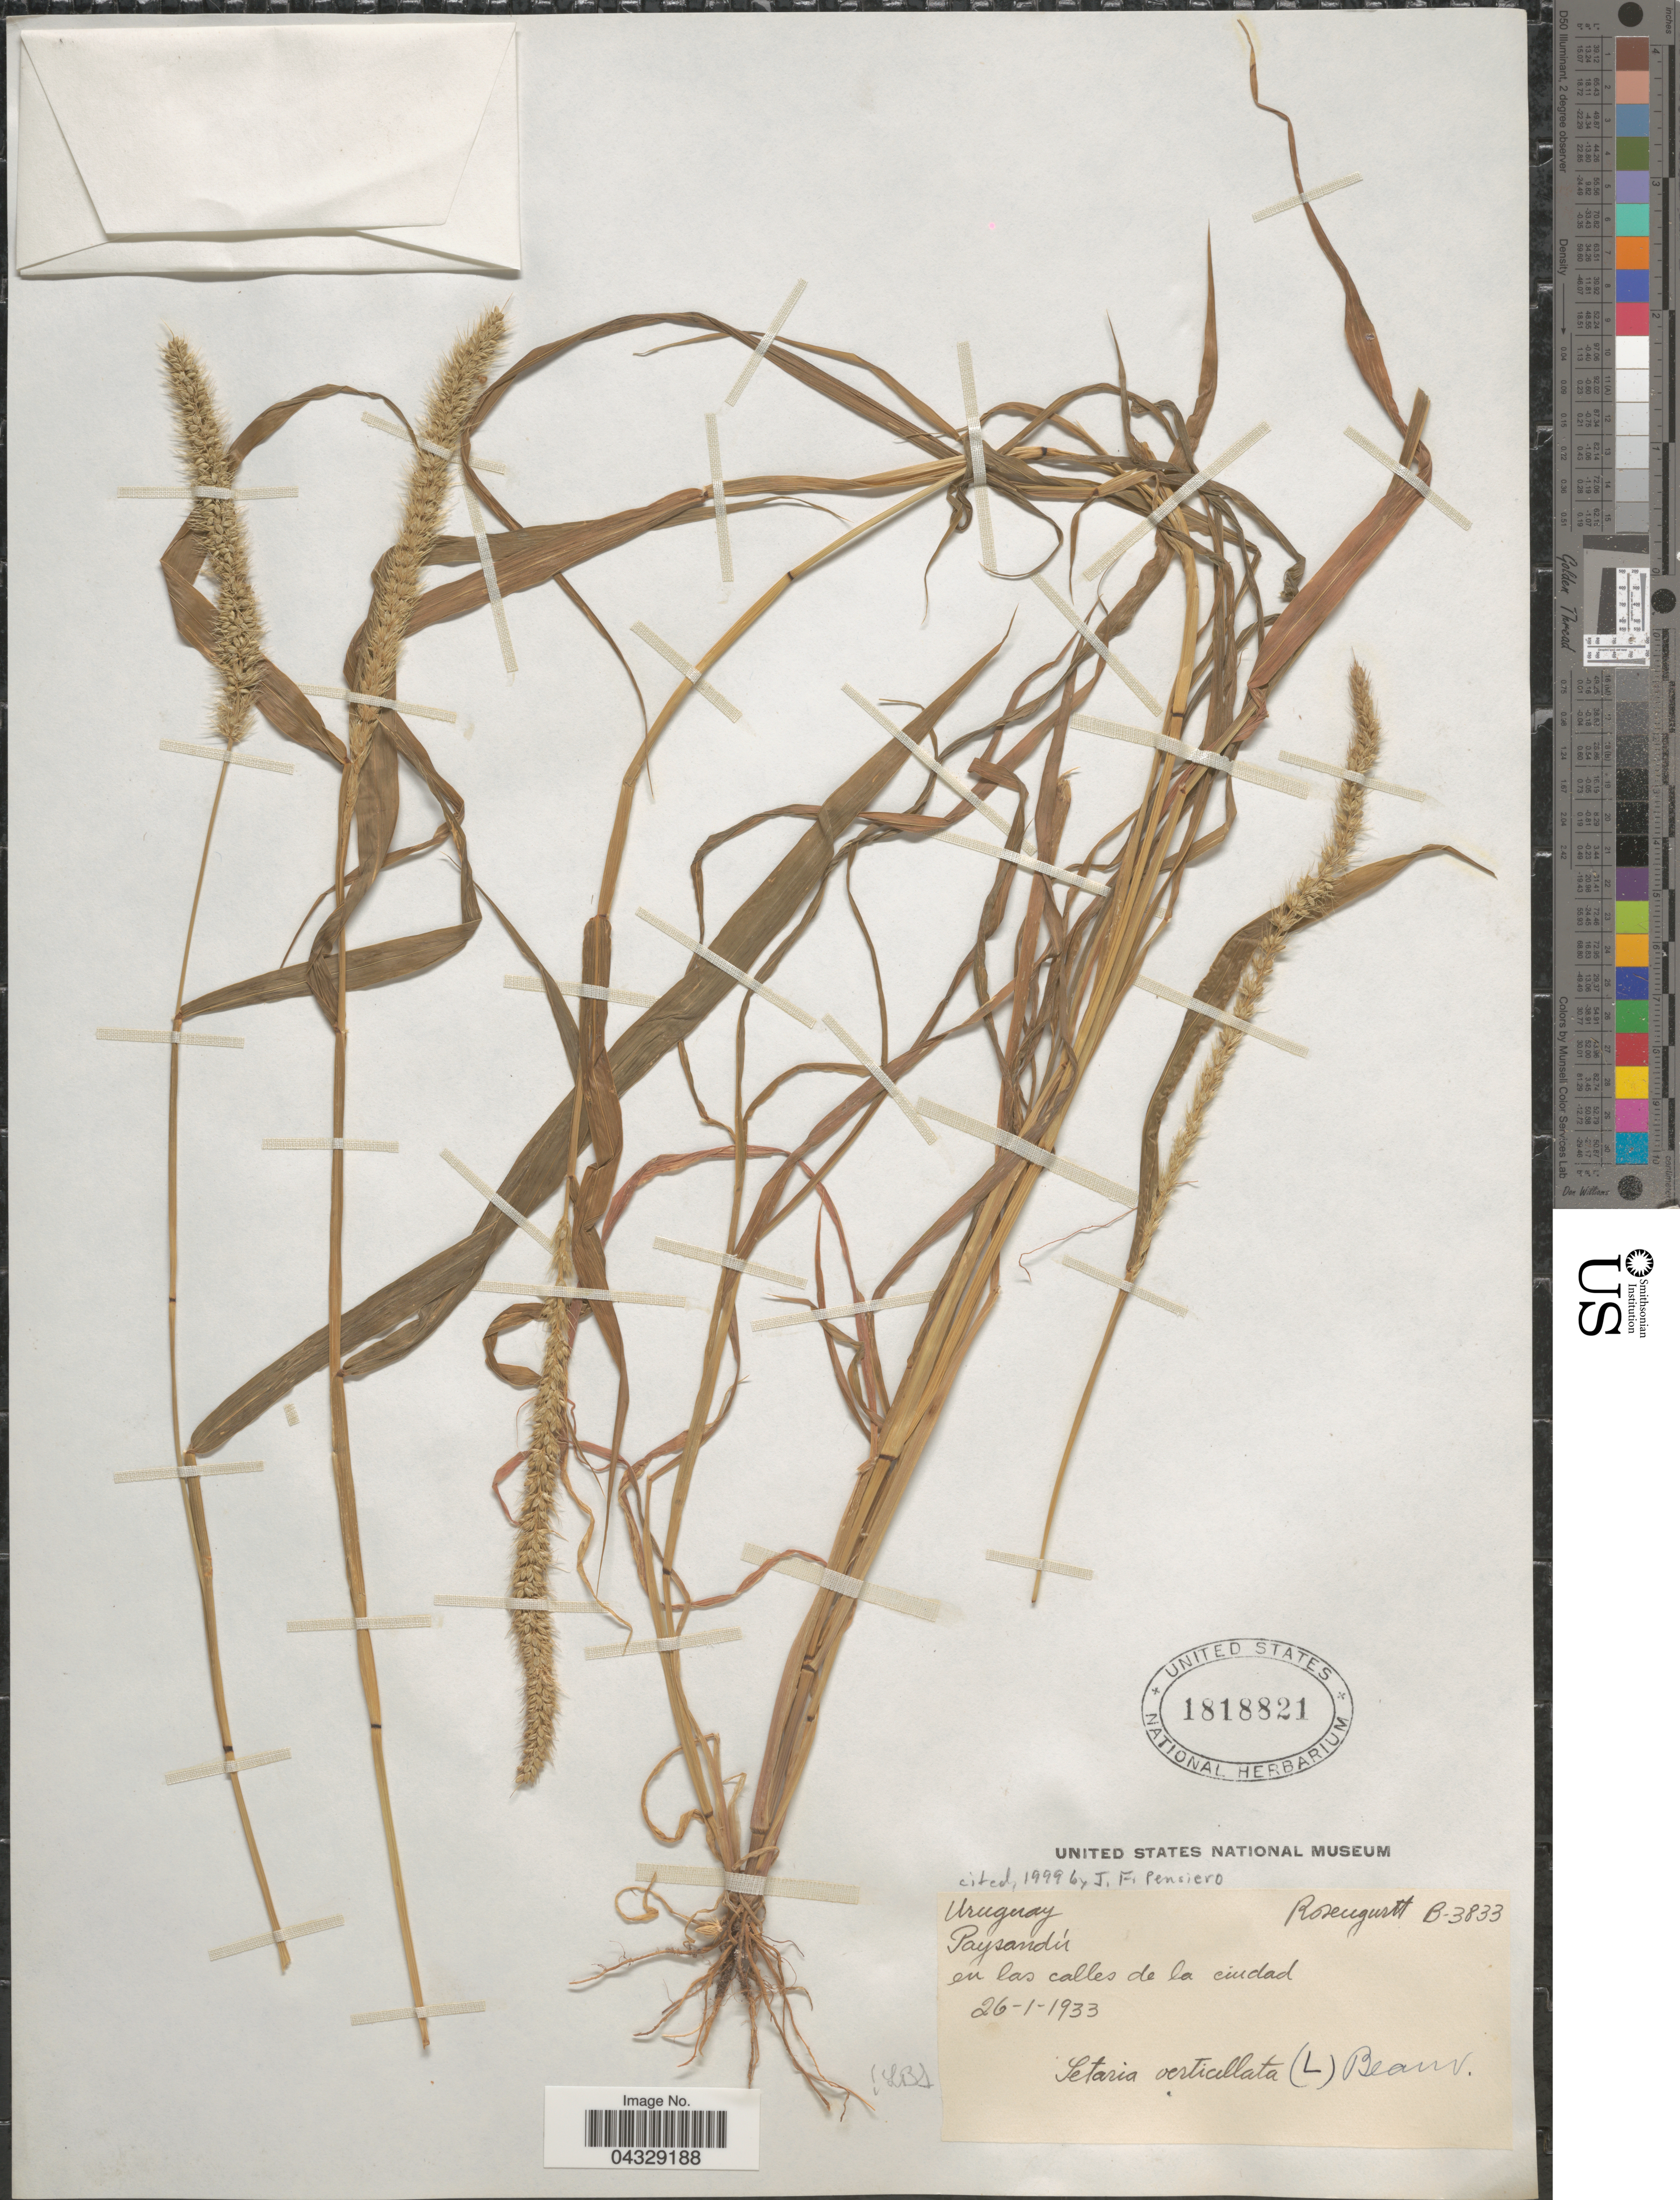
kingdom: Plantae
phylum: Tracheophyta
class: Liliopsida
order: Poales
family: Poaceae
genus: Setaria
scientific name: Setaria verticillata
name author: (L.) P. Beauv.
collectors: Rosengurtt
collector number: B-3833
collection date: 1933-01-26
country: Uruguay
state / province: Paysandu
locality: En las calles de la ciudad.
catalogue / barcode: US 1818821